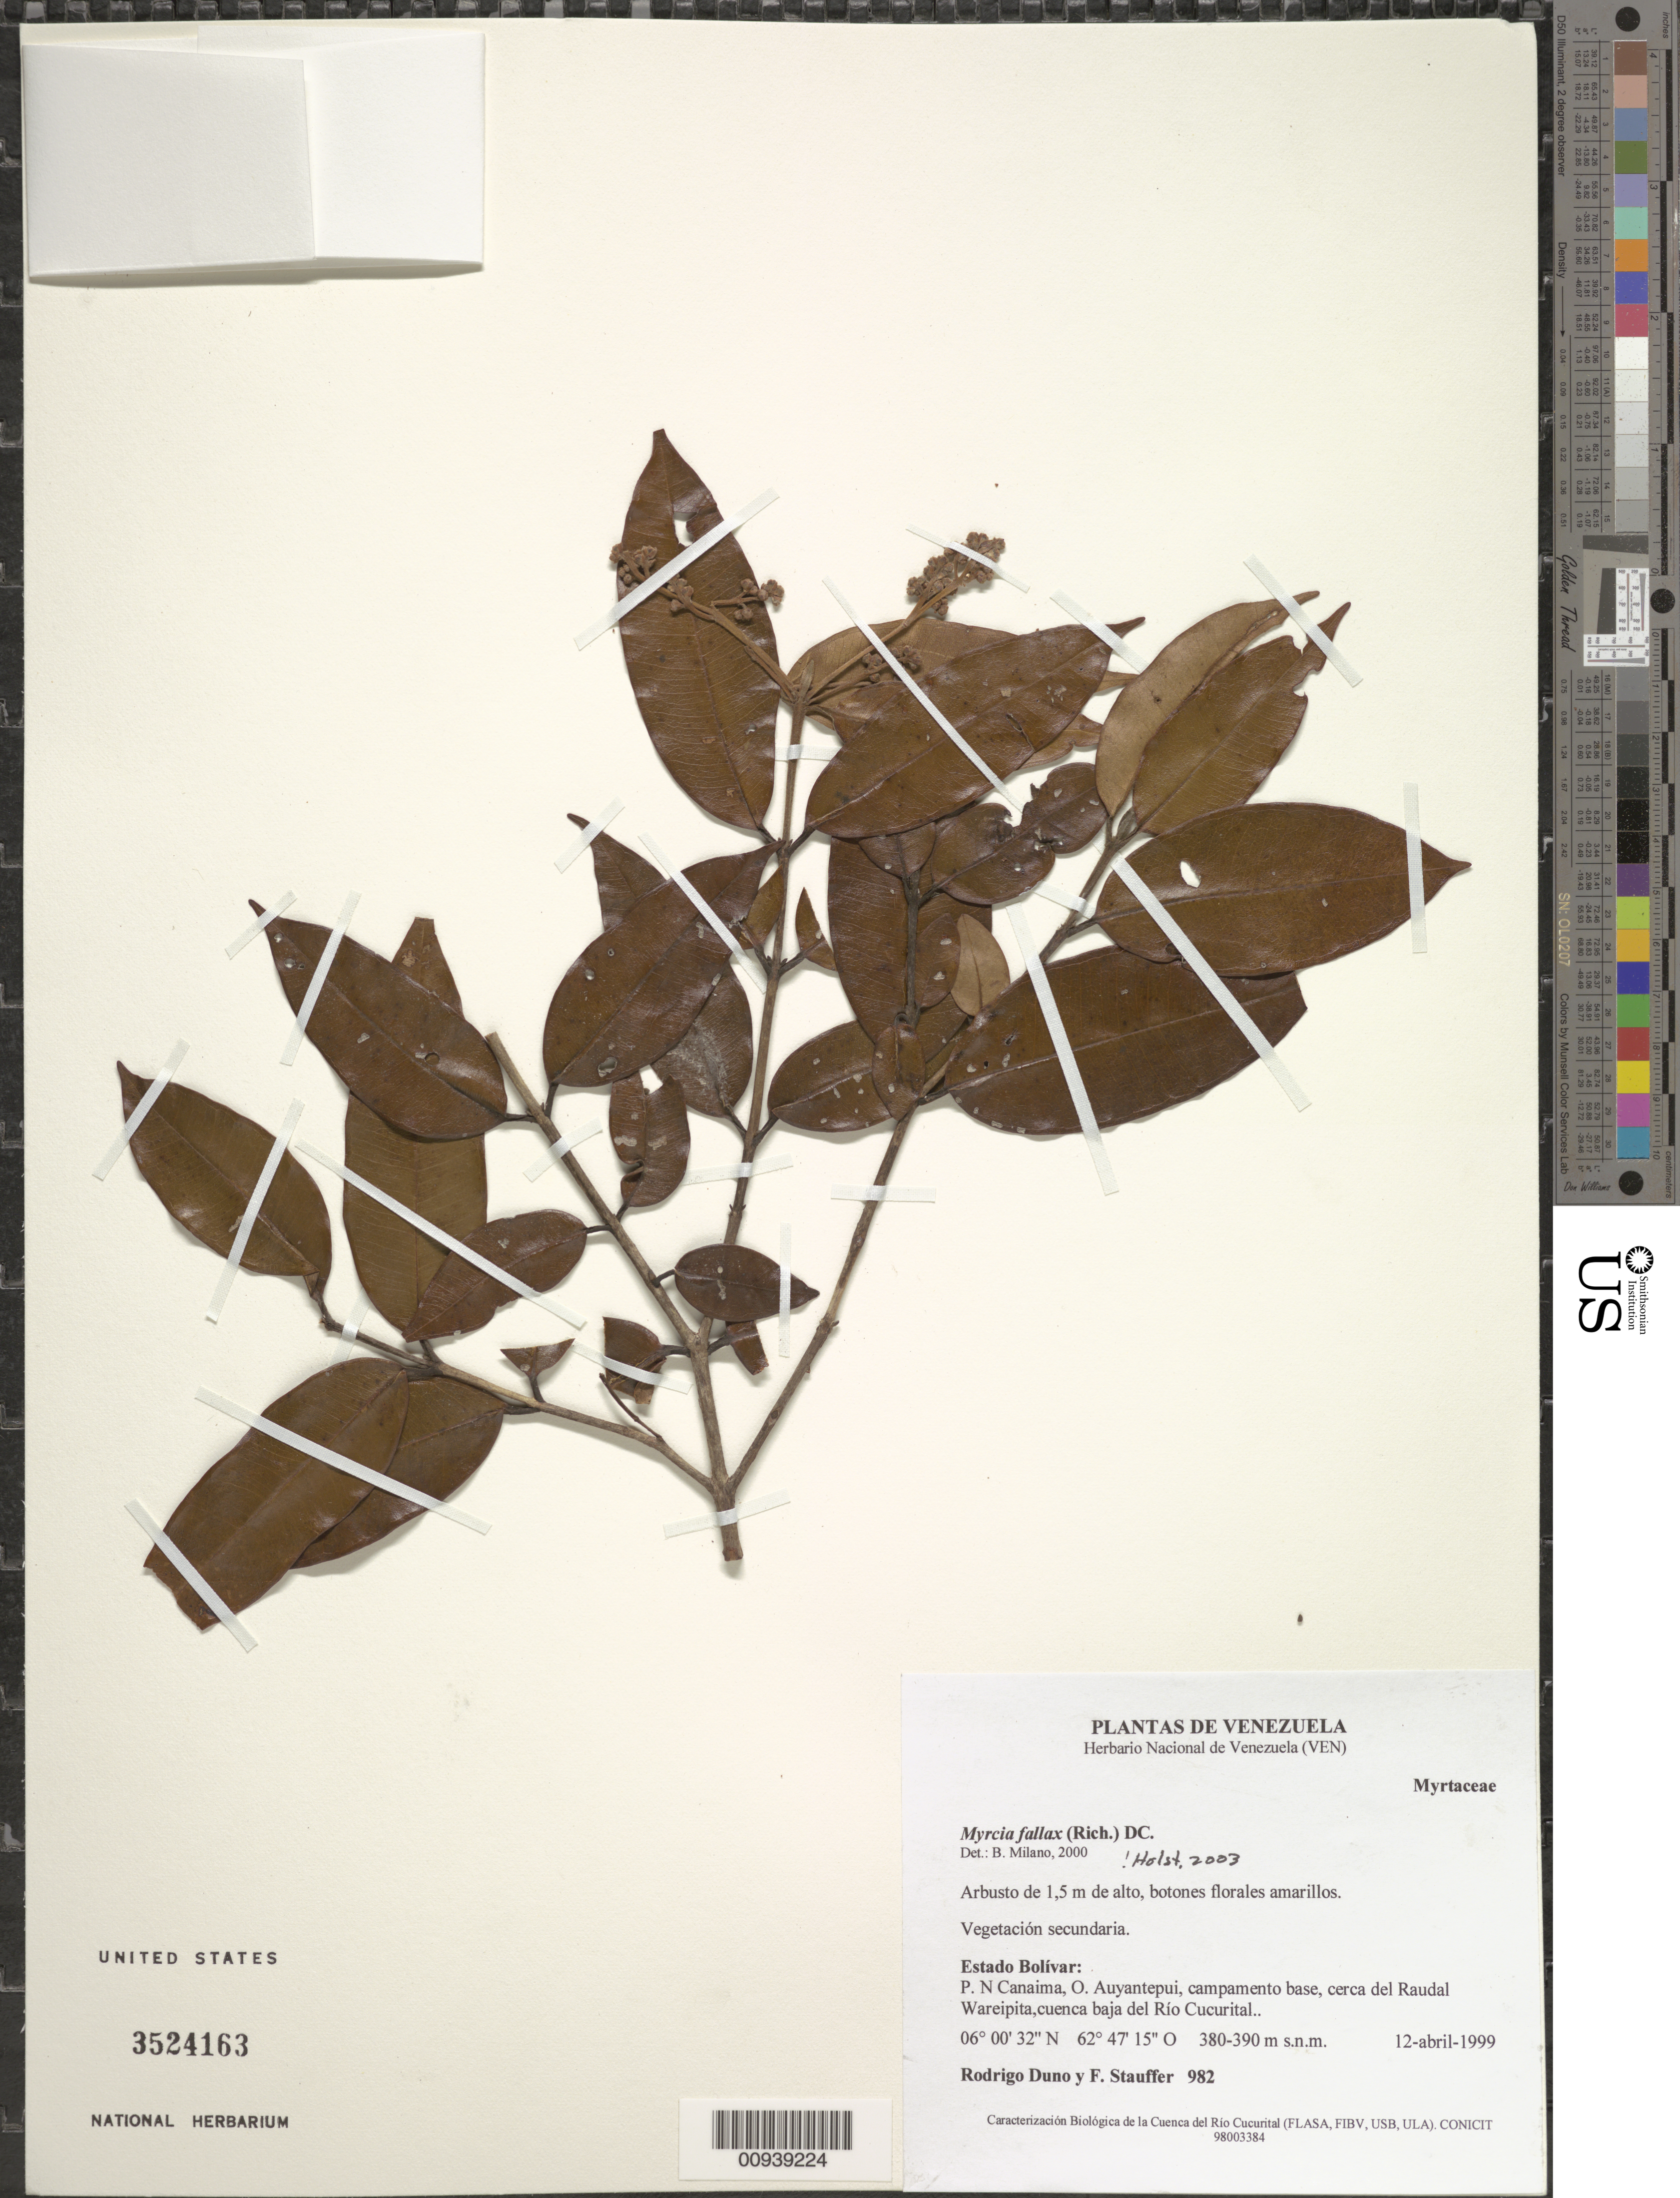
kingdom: Plantae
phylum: Tracheophyta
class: Magnoliopsida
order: Myrtales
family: Myrtaceae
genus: Myrcia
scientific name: Myrcia fallax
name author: (Rich.) DC.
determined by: Holst, Bruce K.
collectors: R. Duno de Stefano & F. W. Stauffer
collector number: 982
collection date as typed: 12-Apr-99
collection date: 1999-04-12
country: Venezuela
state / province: Bolívar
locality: P.N. Canaima, O del Auyantepui, campamento base, cerca del Raudal Wareipita, cuenca baja del Rio Cucurital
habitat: Vegetation secundaria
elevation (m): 380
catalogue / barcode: US 3524163